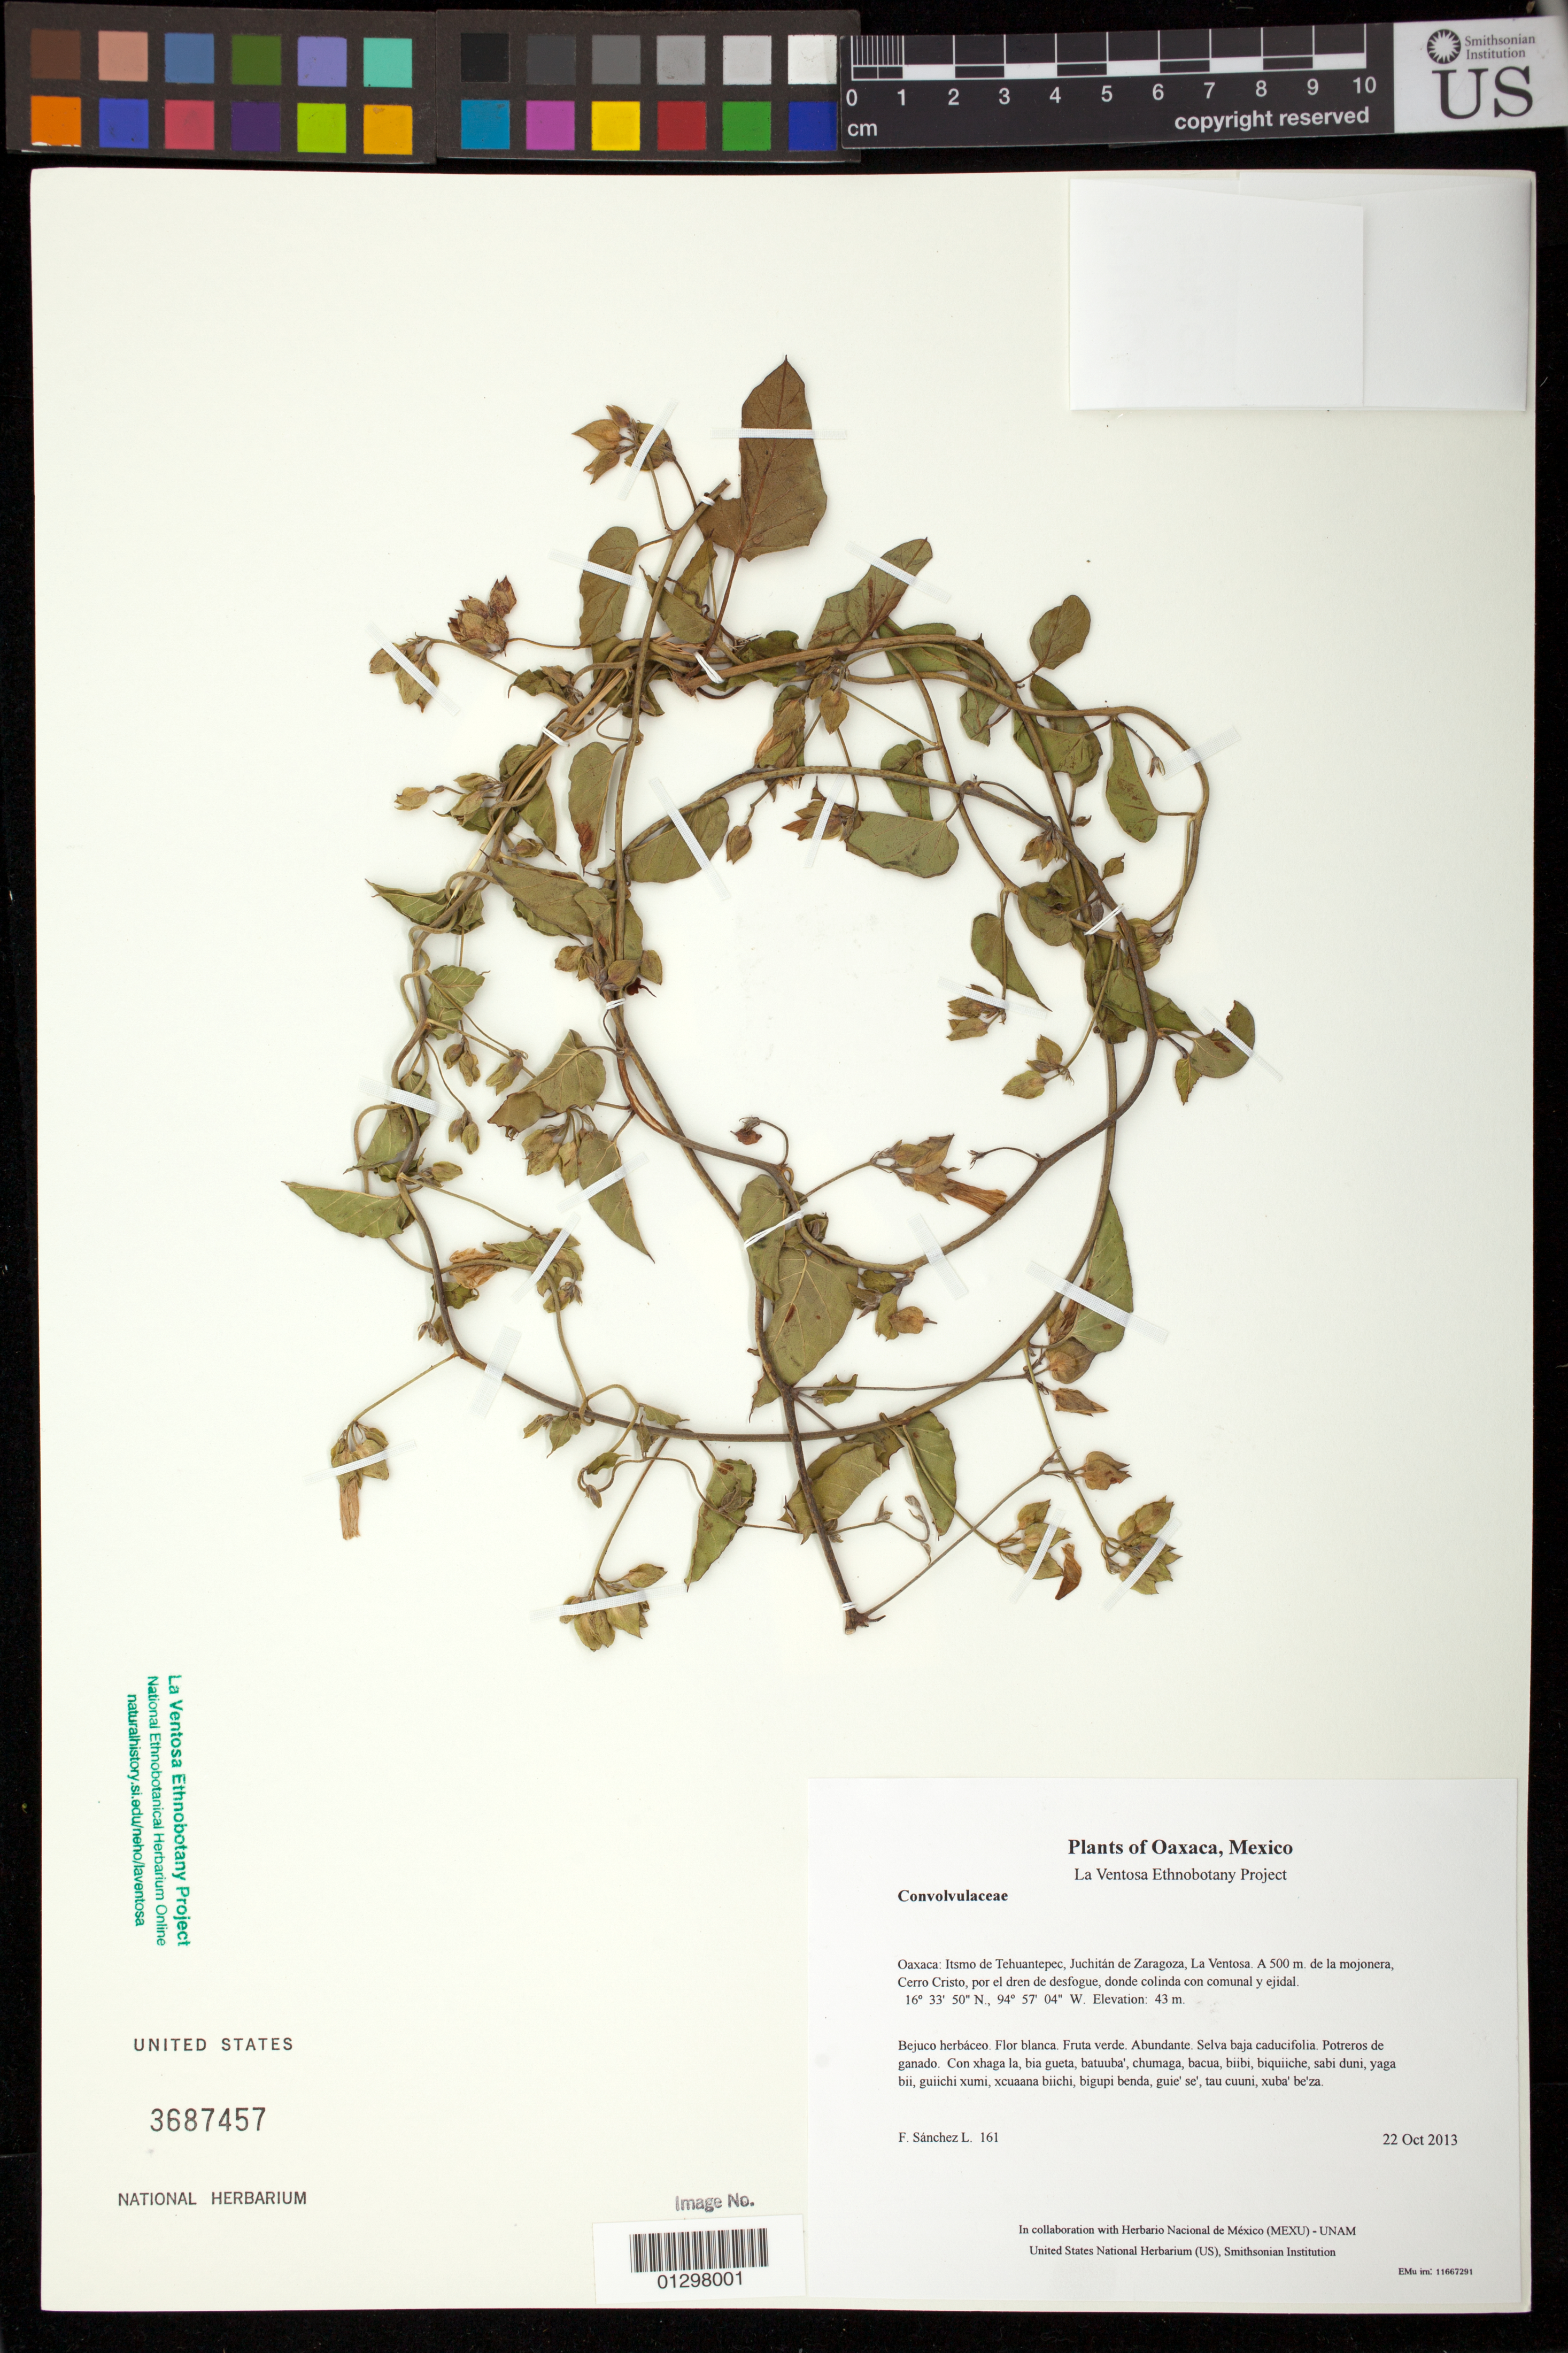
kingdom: Plantae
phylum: Tracheophyta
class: Magnoliopsida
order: Solanales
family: Convolvulaceae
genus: Jacquemontia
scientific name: Jacquemontia mexicana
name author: (Loes.) Standl. & Steyerm.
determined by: Velasco G., Kenia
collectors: F. Sánchez L.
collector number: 161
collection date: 2013-10-22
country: Mexico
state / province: Oaxaca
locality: Itsmo de Tehuantepec, Juchitán de Zaragoza, La Ventosa. A 500 m. de la mojonera, Cerro Cristo, por el dren de desfogue, donde colinda con comunal y ejidal.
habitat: Selva baja caducifolia. Potreros de ganado.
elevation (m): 43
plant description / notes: JEBOT, MEXU, SERO, US; Guixi luba'. Guie' naquichi'. Cuaananaxhi naga'. Stale.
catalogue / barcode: US 3687457